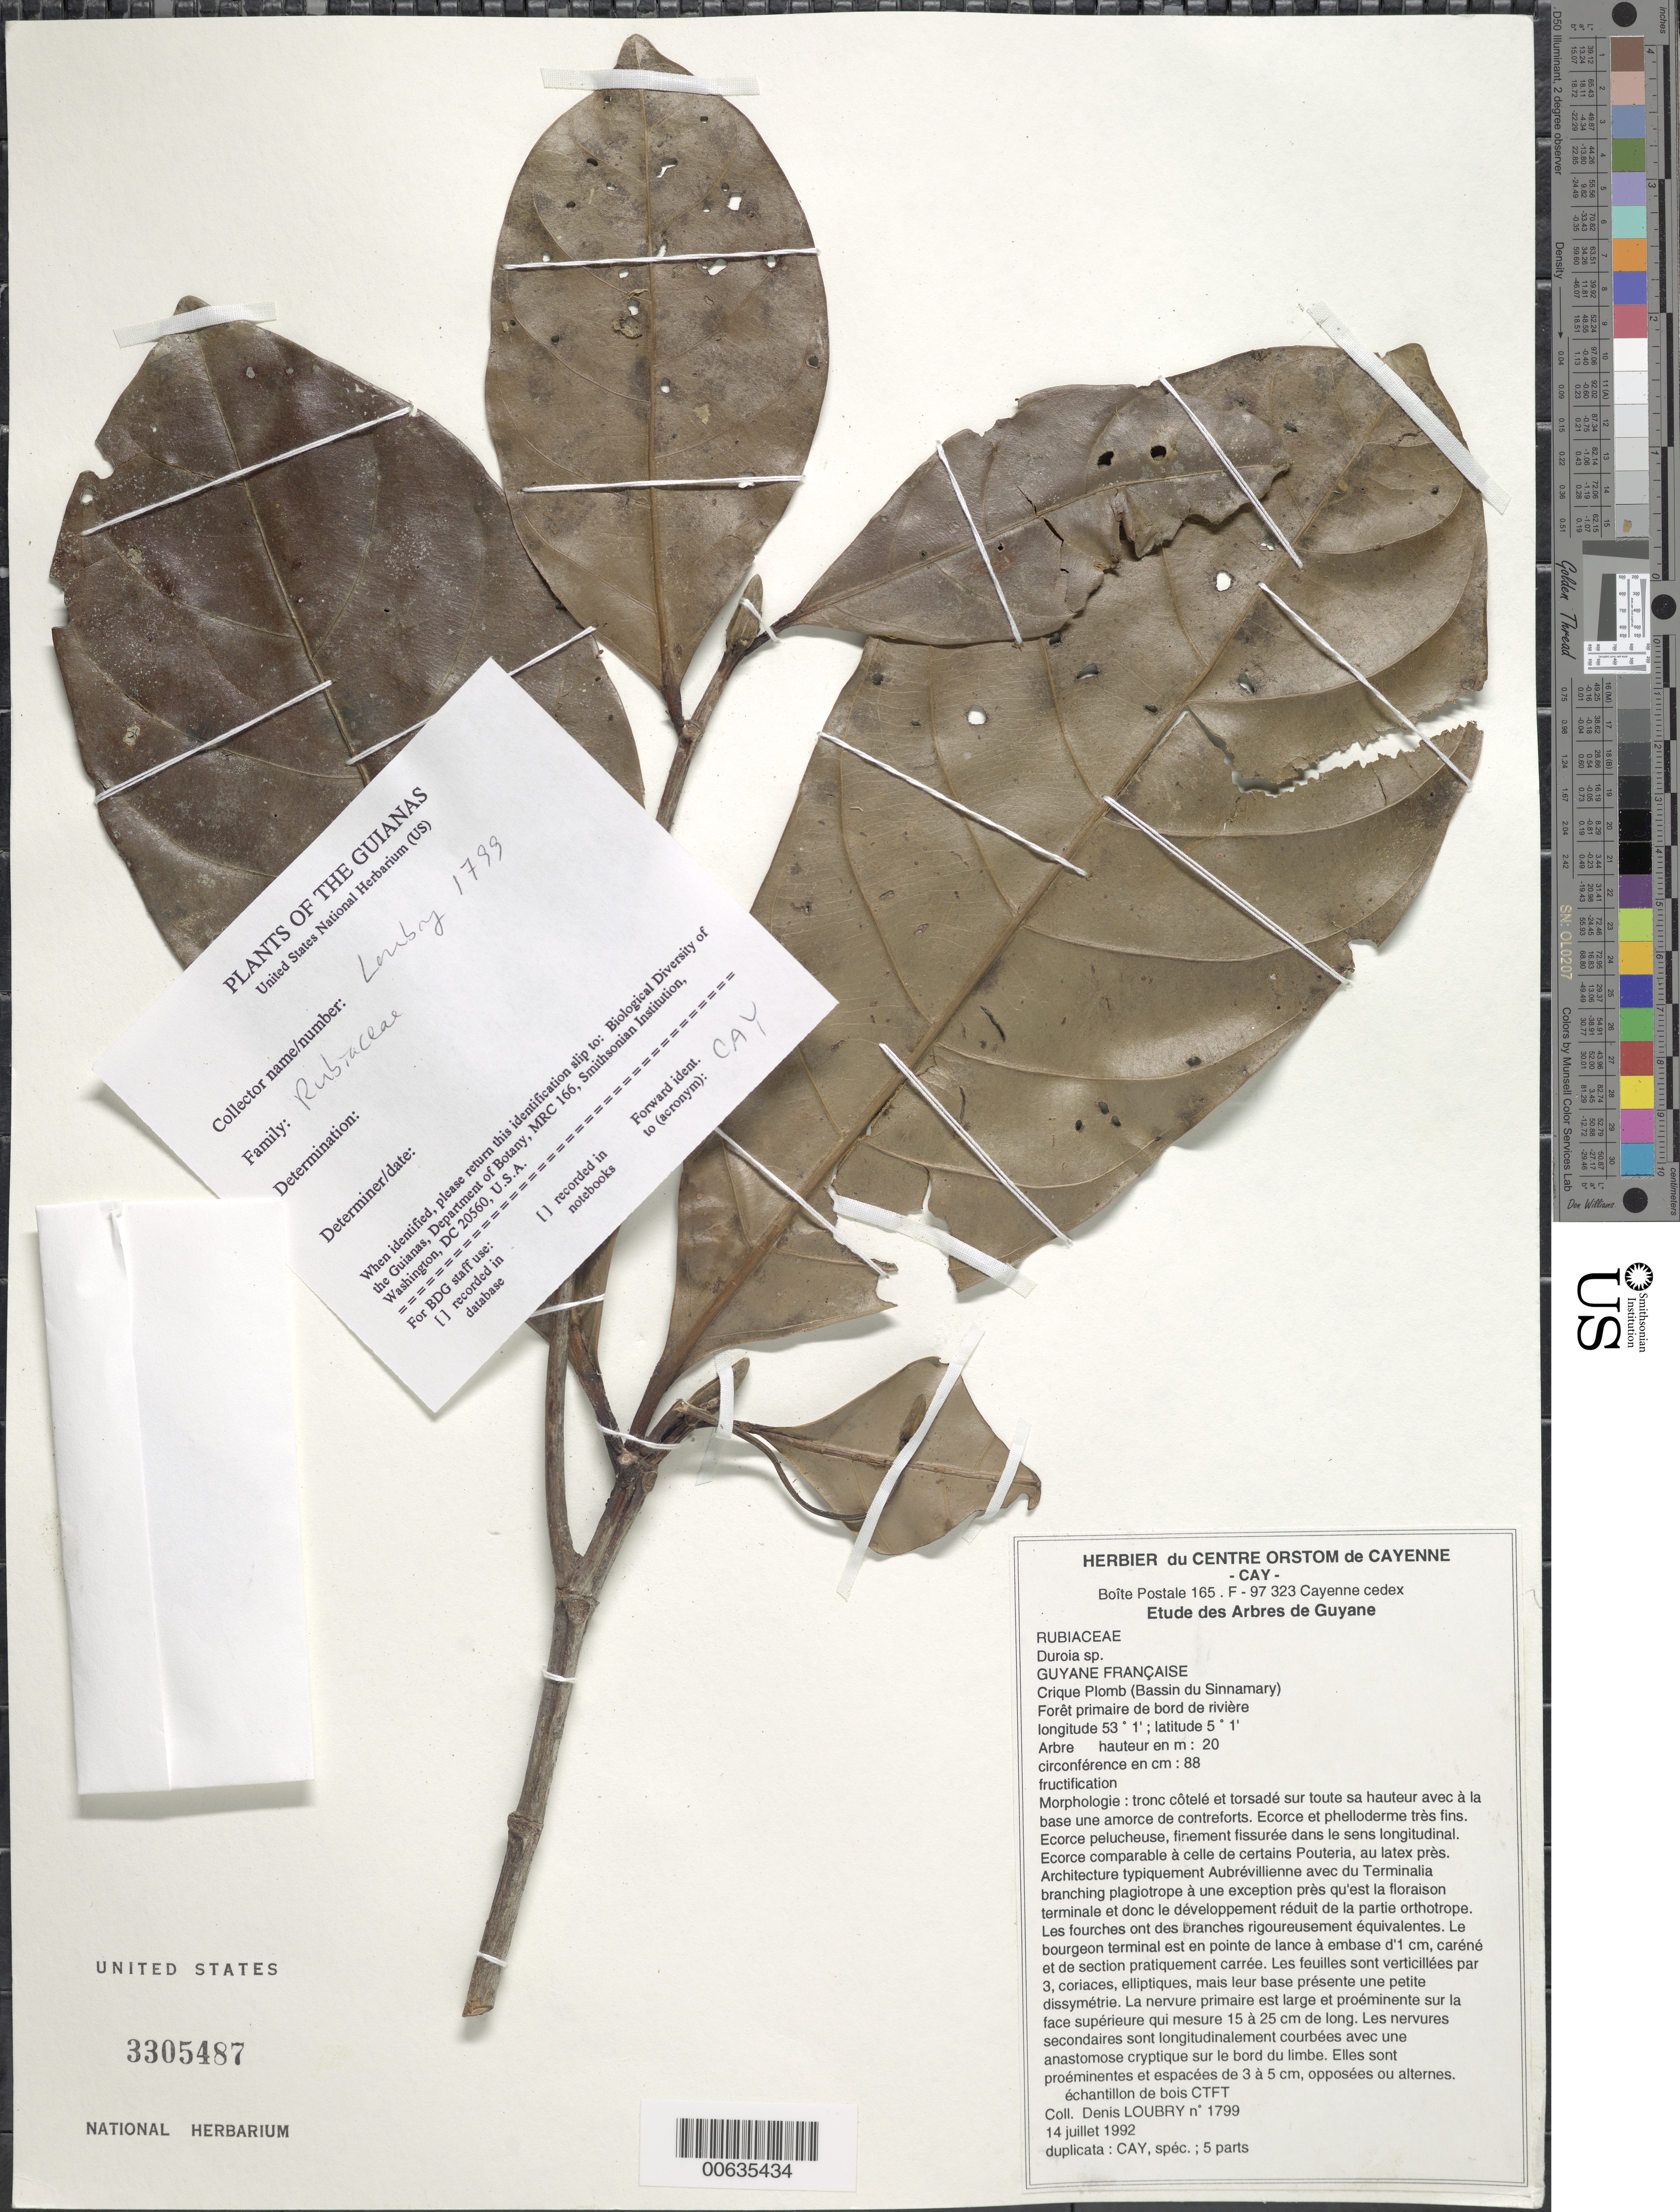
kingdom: Plantae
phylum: Tracheophyta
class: Magnoliopsida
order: Gentianales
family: Rubiaceae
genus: Duroia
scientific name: Duroia sp.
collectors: D. Loubry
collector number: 1799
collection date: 1992-07-14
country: French Guiana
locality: Guyana Française, crique Plomb (Bassin du Sinnamry), Forêt primaire de bord de rivière, Etude des Arbres de Guyane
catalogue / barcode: US 3305487